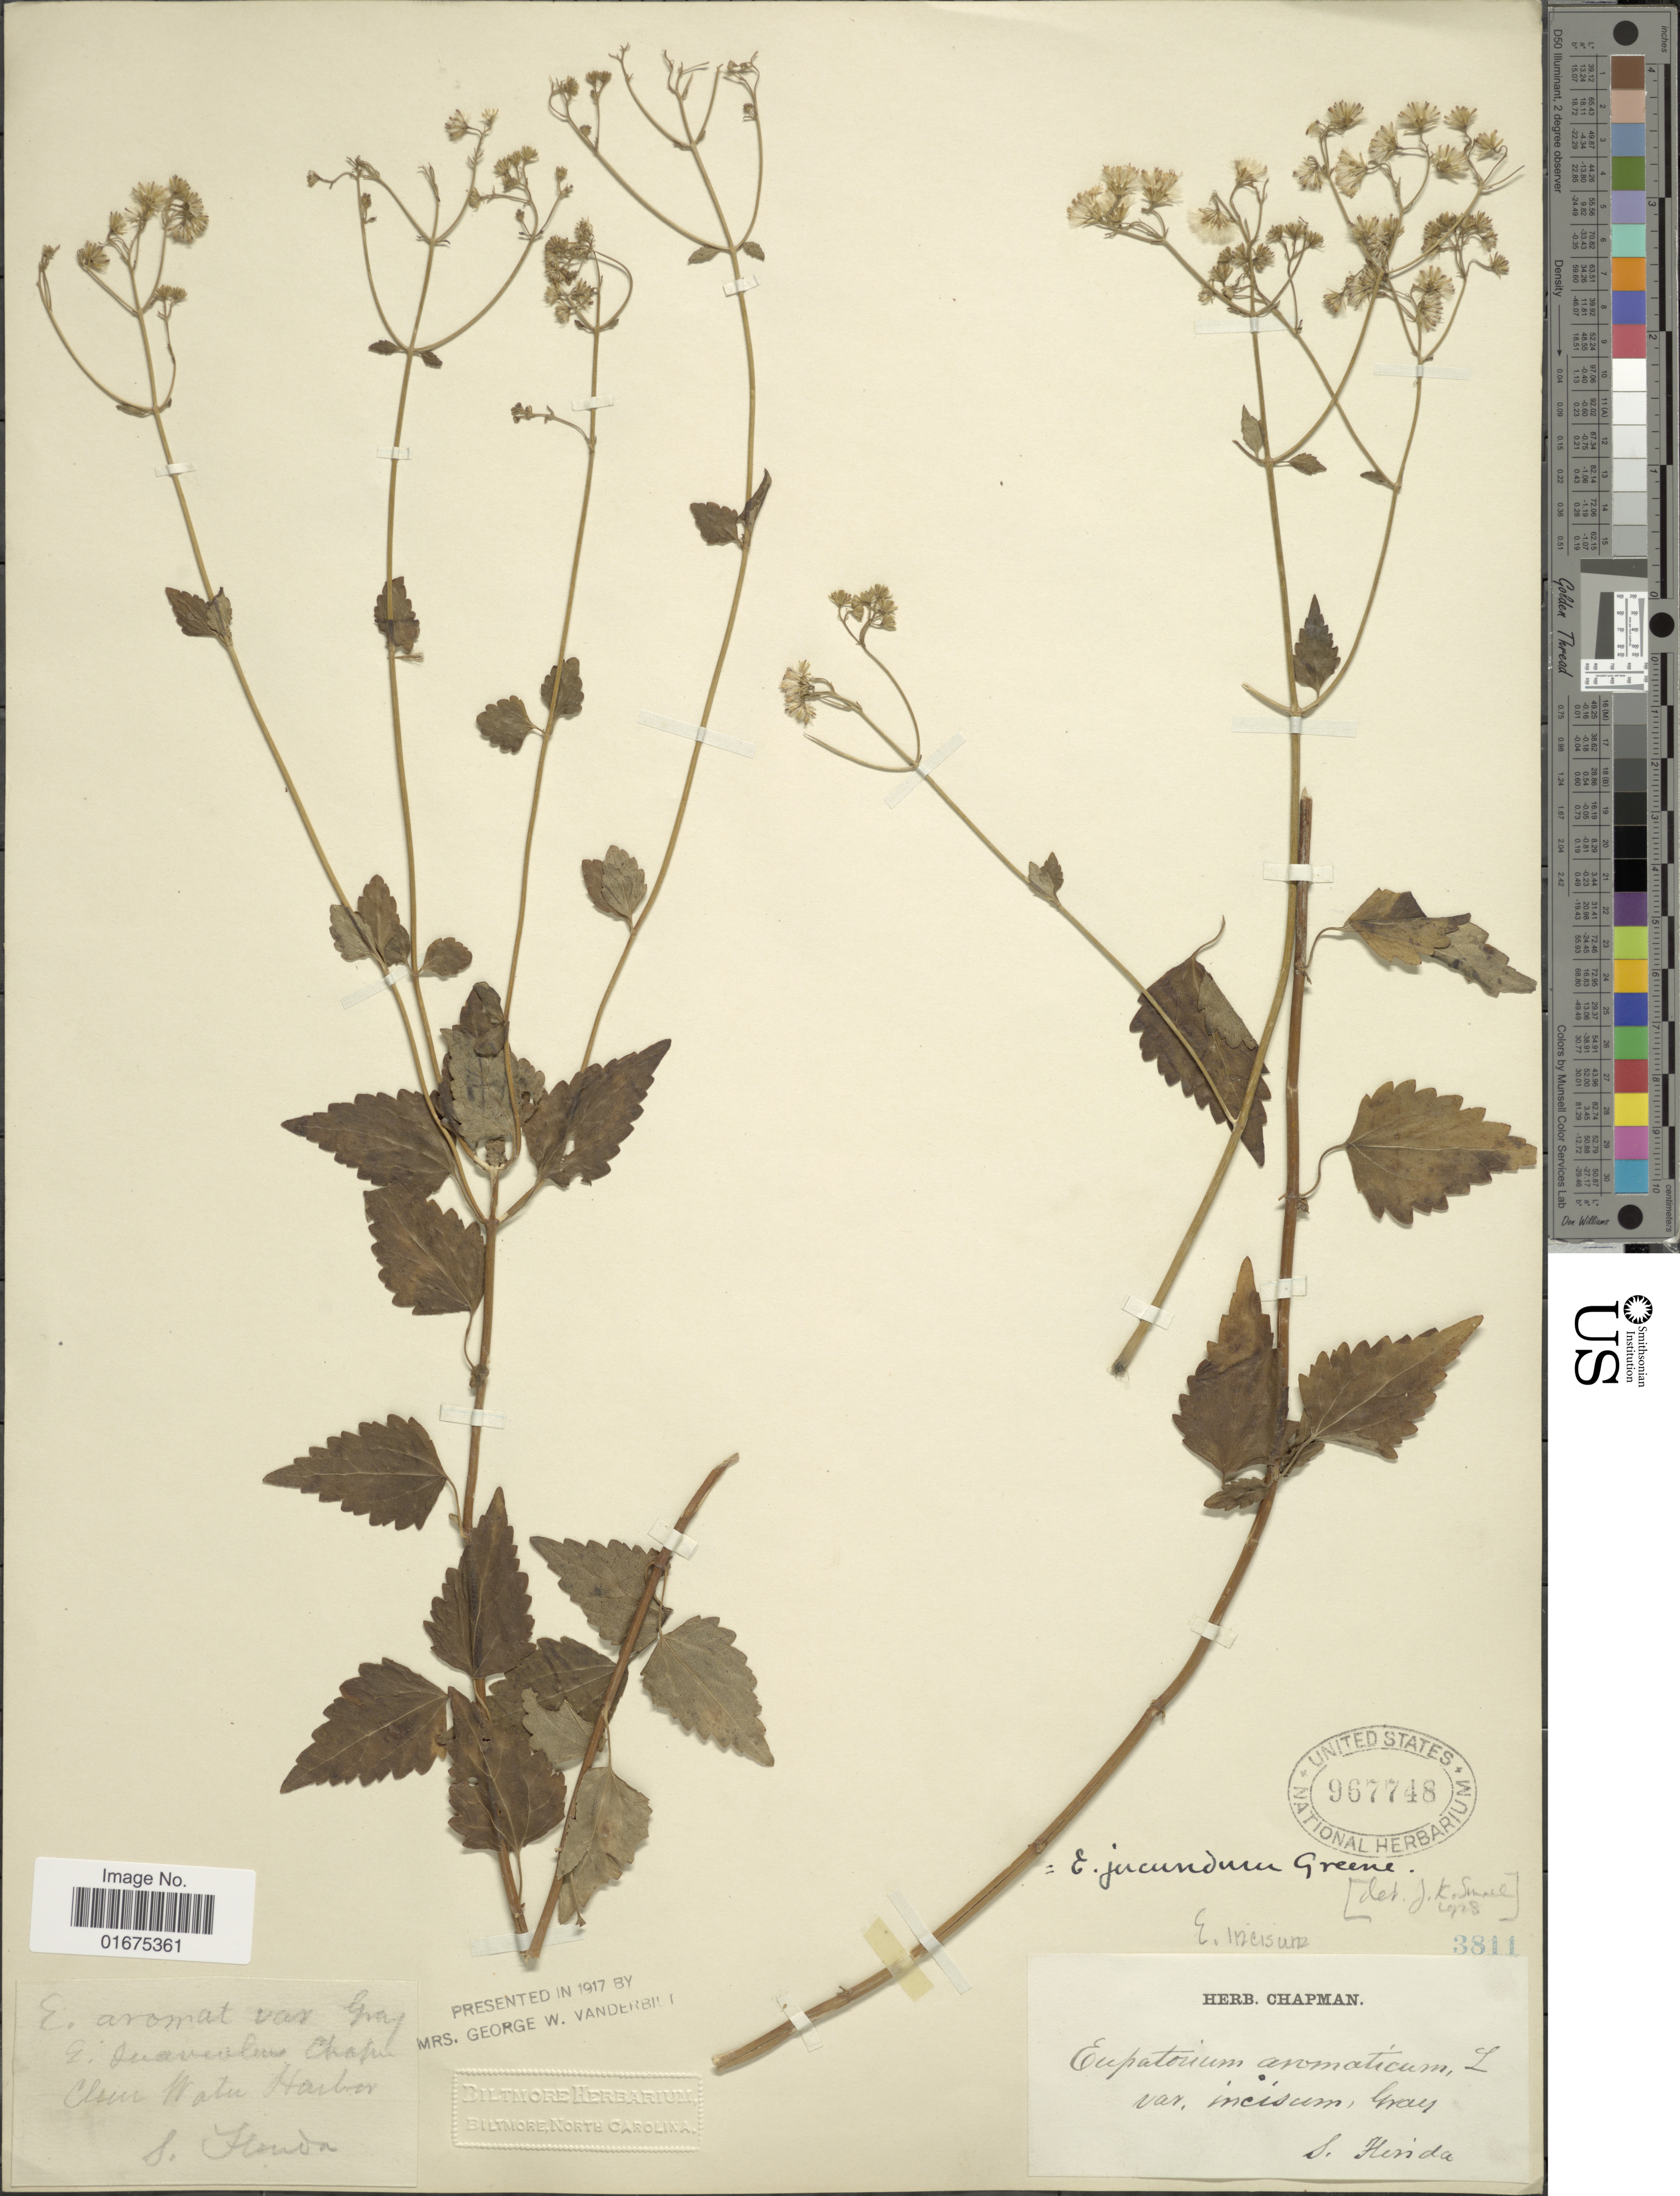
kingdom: Plantae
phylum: Tracheophyta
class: Magnoliopsida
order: Asterales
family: Asteraceae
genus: Ageratina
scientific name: Ageratina jucunda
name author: (Greene) Clewell & Wooten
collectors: ex herb. Chapman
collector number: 3811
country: United States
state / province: Florida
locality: South Florida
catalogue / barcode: US 967748